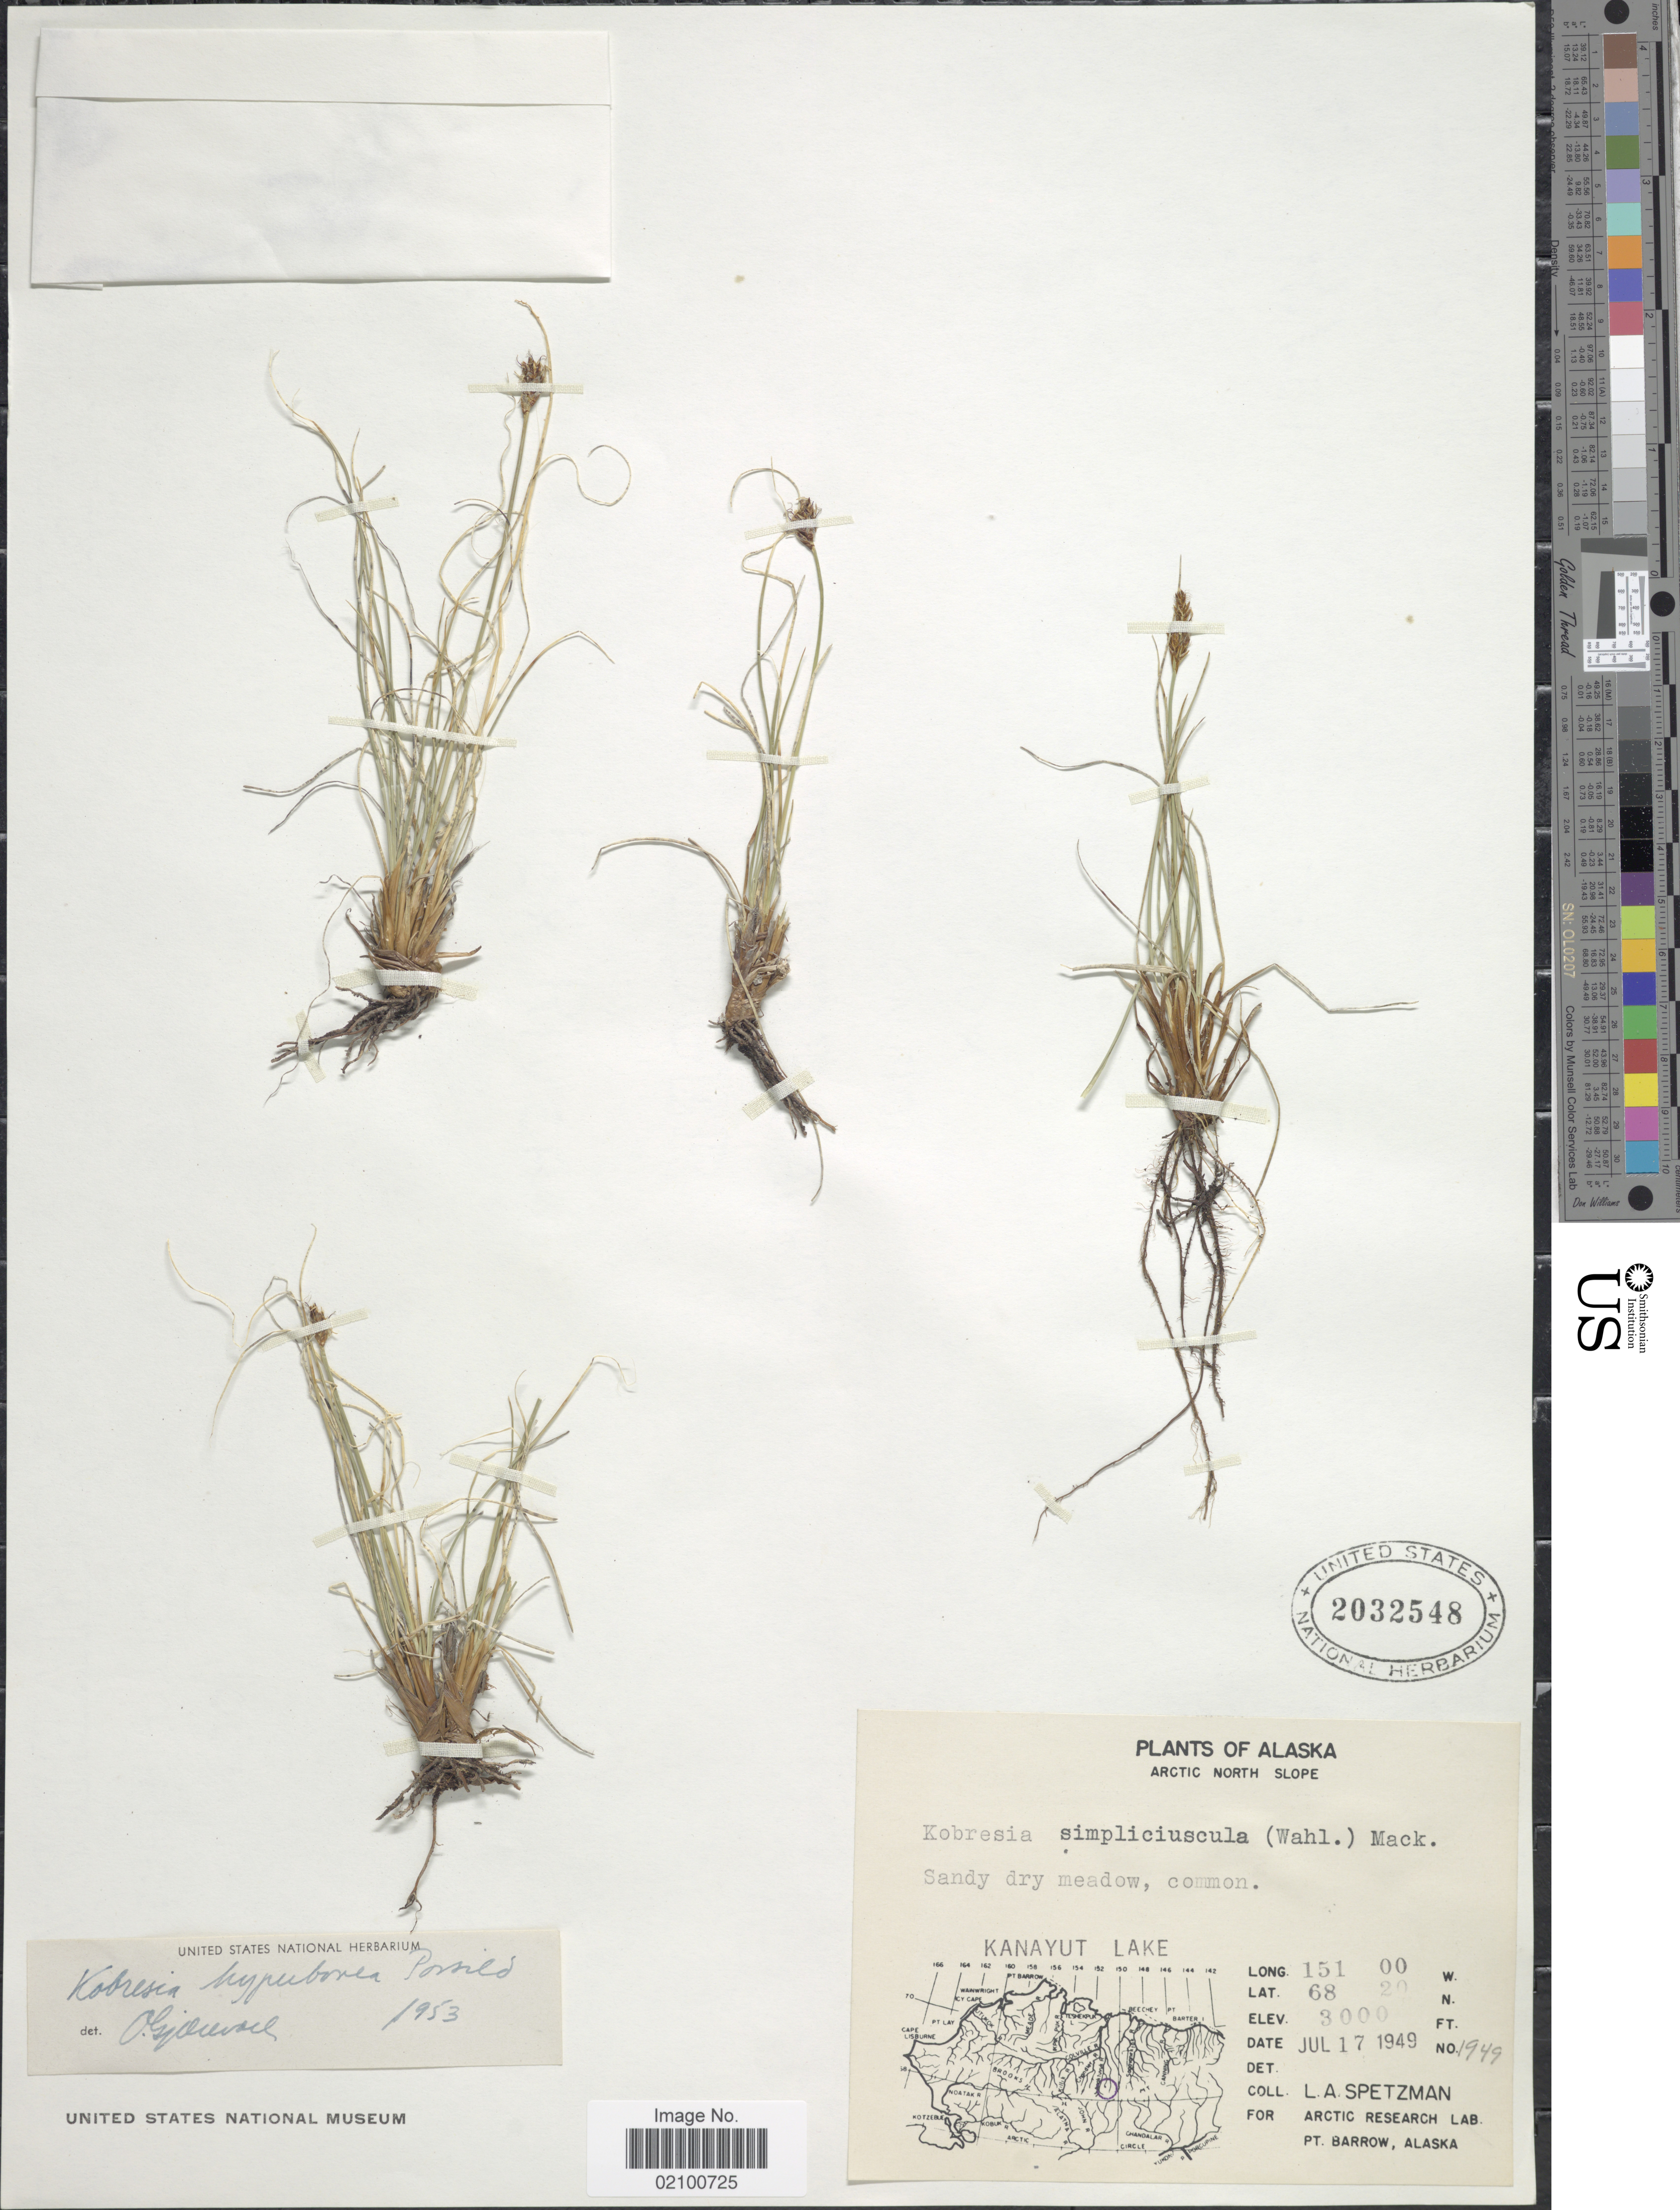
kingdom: Plantae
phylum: Tracheophyta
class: Liliopsida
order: Poales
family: Cyperaceae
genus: Carex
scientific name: Carex borealipolaris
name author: S.R. Zhang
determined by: Strong, M. T., (US), Smithsonian Institution - National Museum of Natural History (UNITED STATES)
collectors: L. Spetzman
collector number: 1949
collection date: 1949-07-17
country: United States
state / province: Alaska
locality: Arctic North Slope, Kanayut Lake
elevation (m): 914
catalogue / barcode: US 2032548